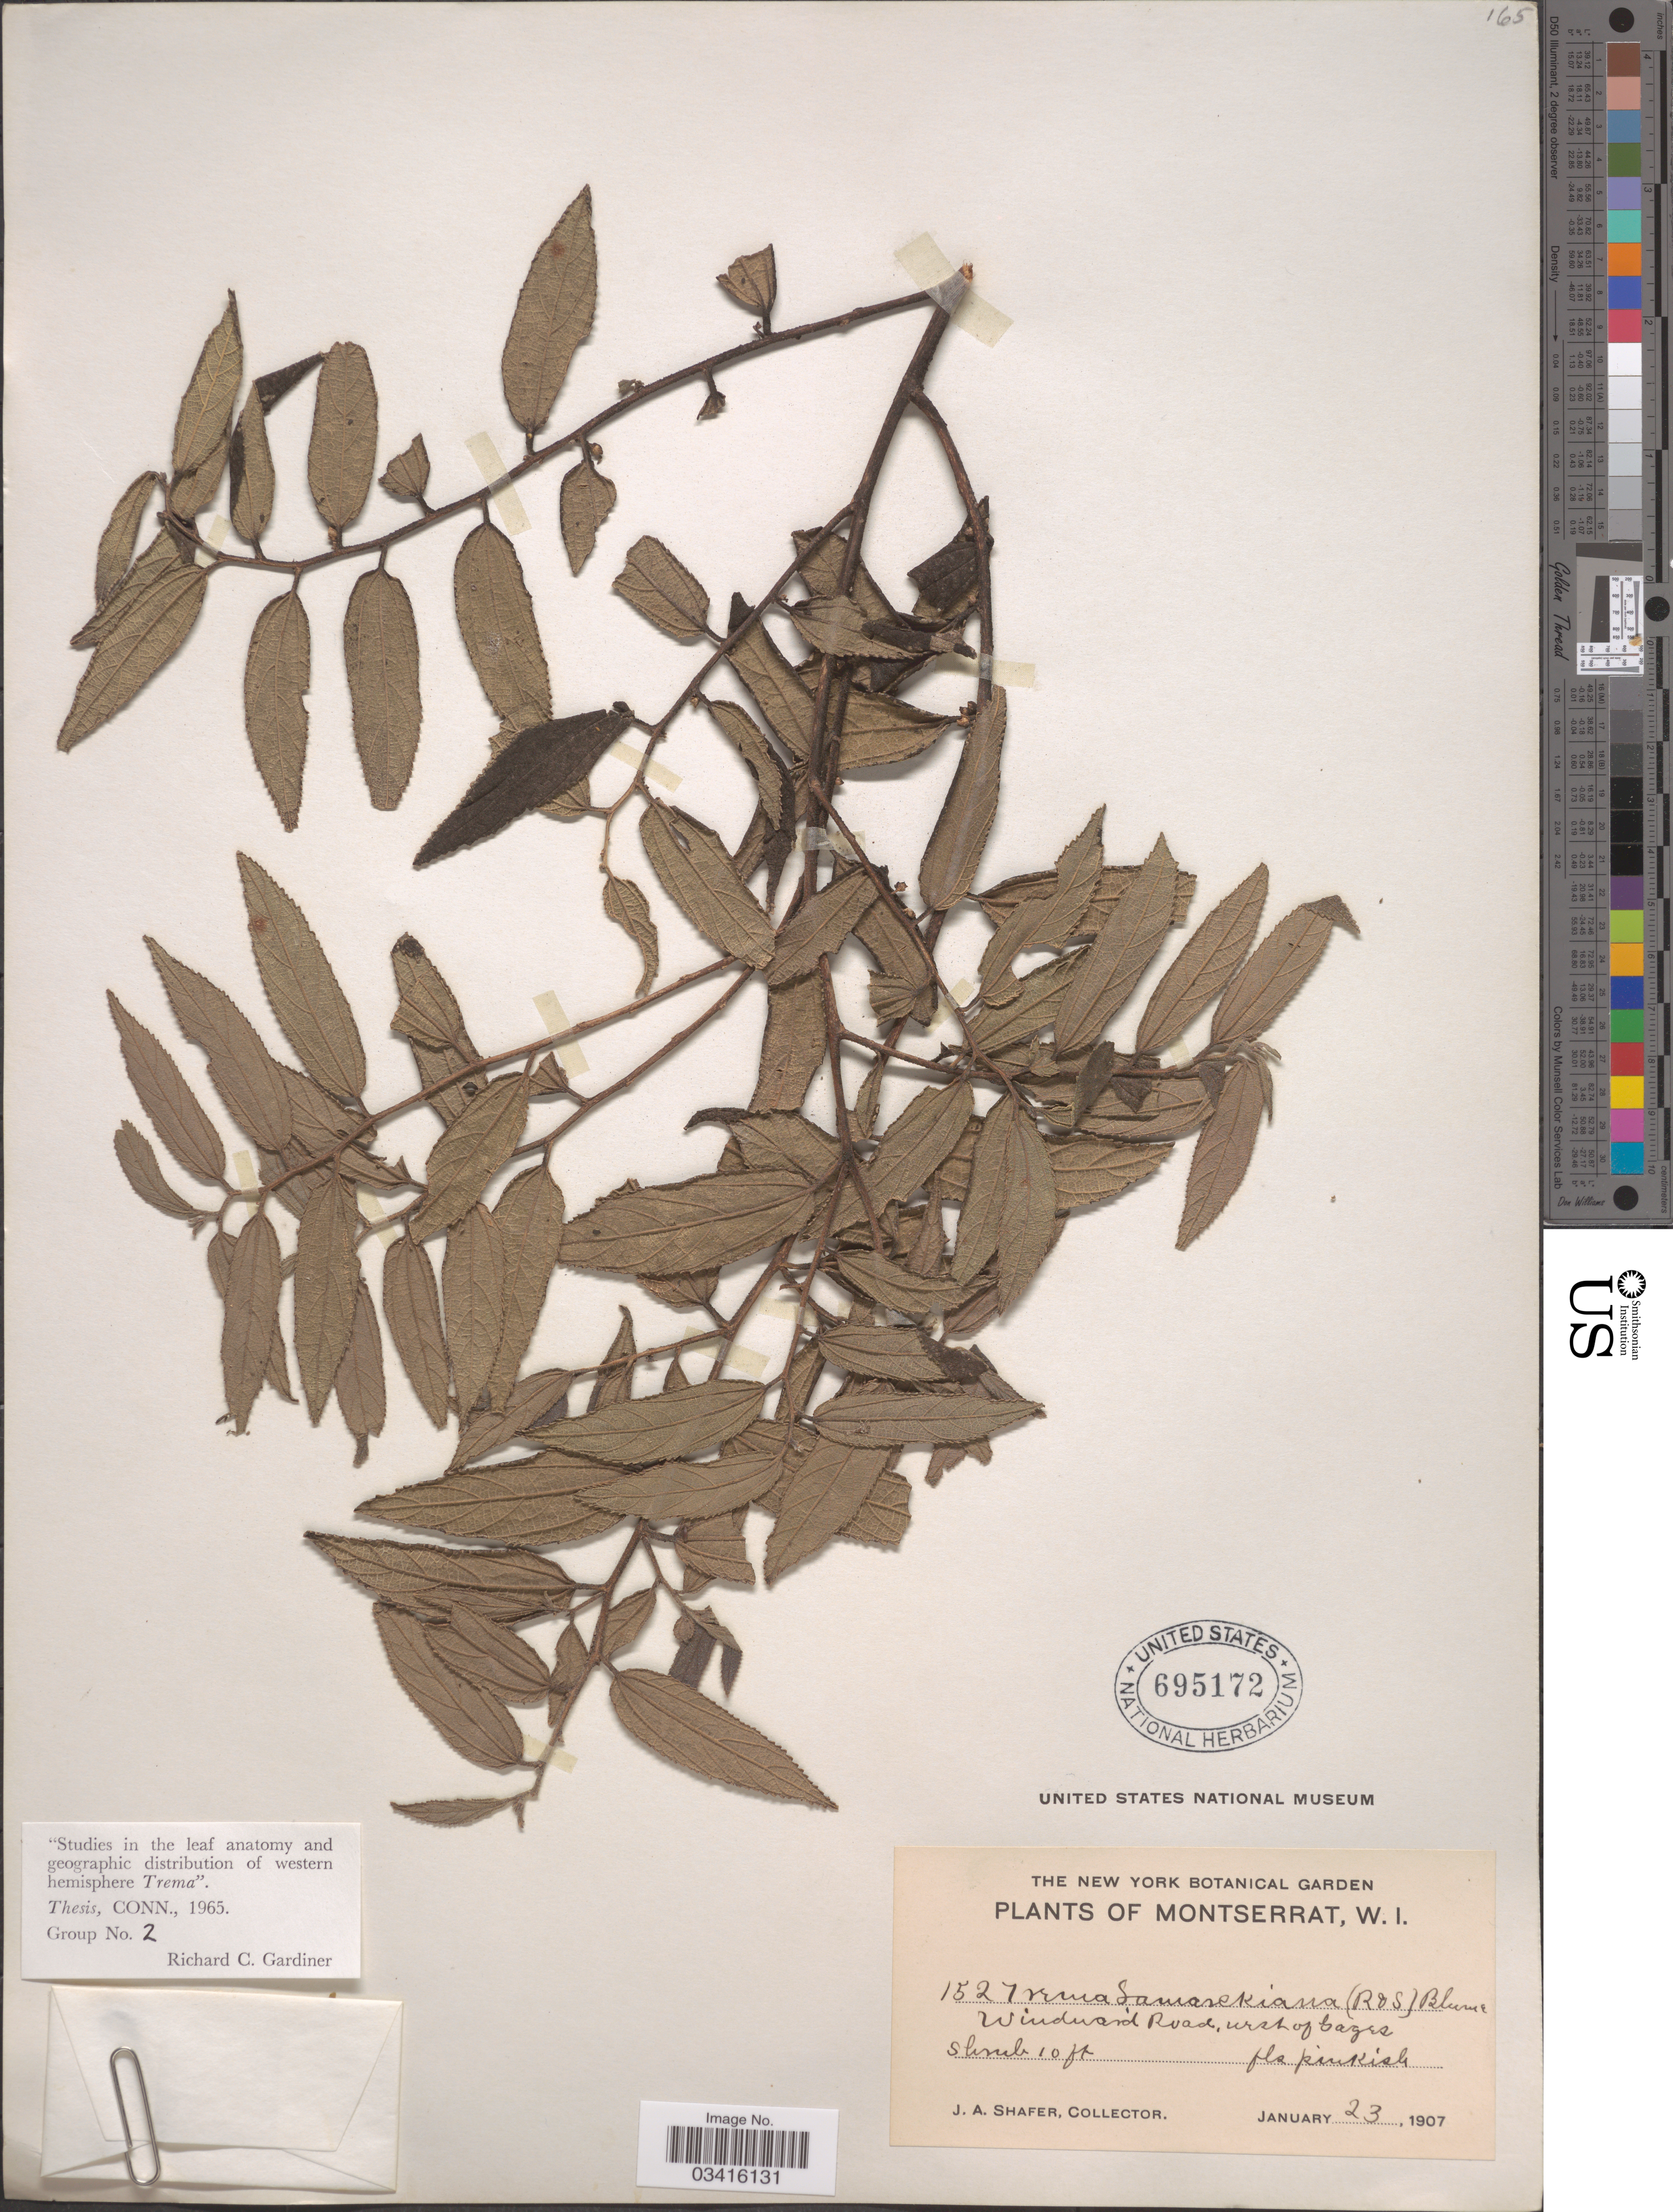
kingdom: Plantae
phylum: Tracheophyta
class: Magnoliopsida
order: Rosales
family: Cannabaceae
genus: Trema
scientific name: Trema lamarckianum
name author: (Schult.) Blume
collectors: J. A. Shafer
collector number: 1527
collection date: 1907-01-23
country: Montserrat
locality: Windward Road, west of Gages.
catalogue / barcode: US 695172